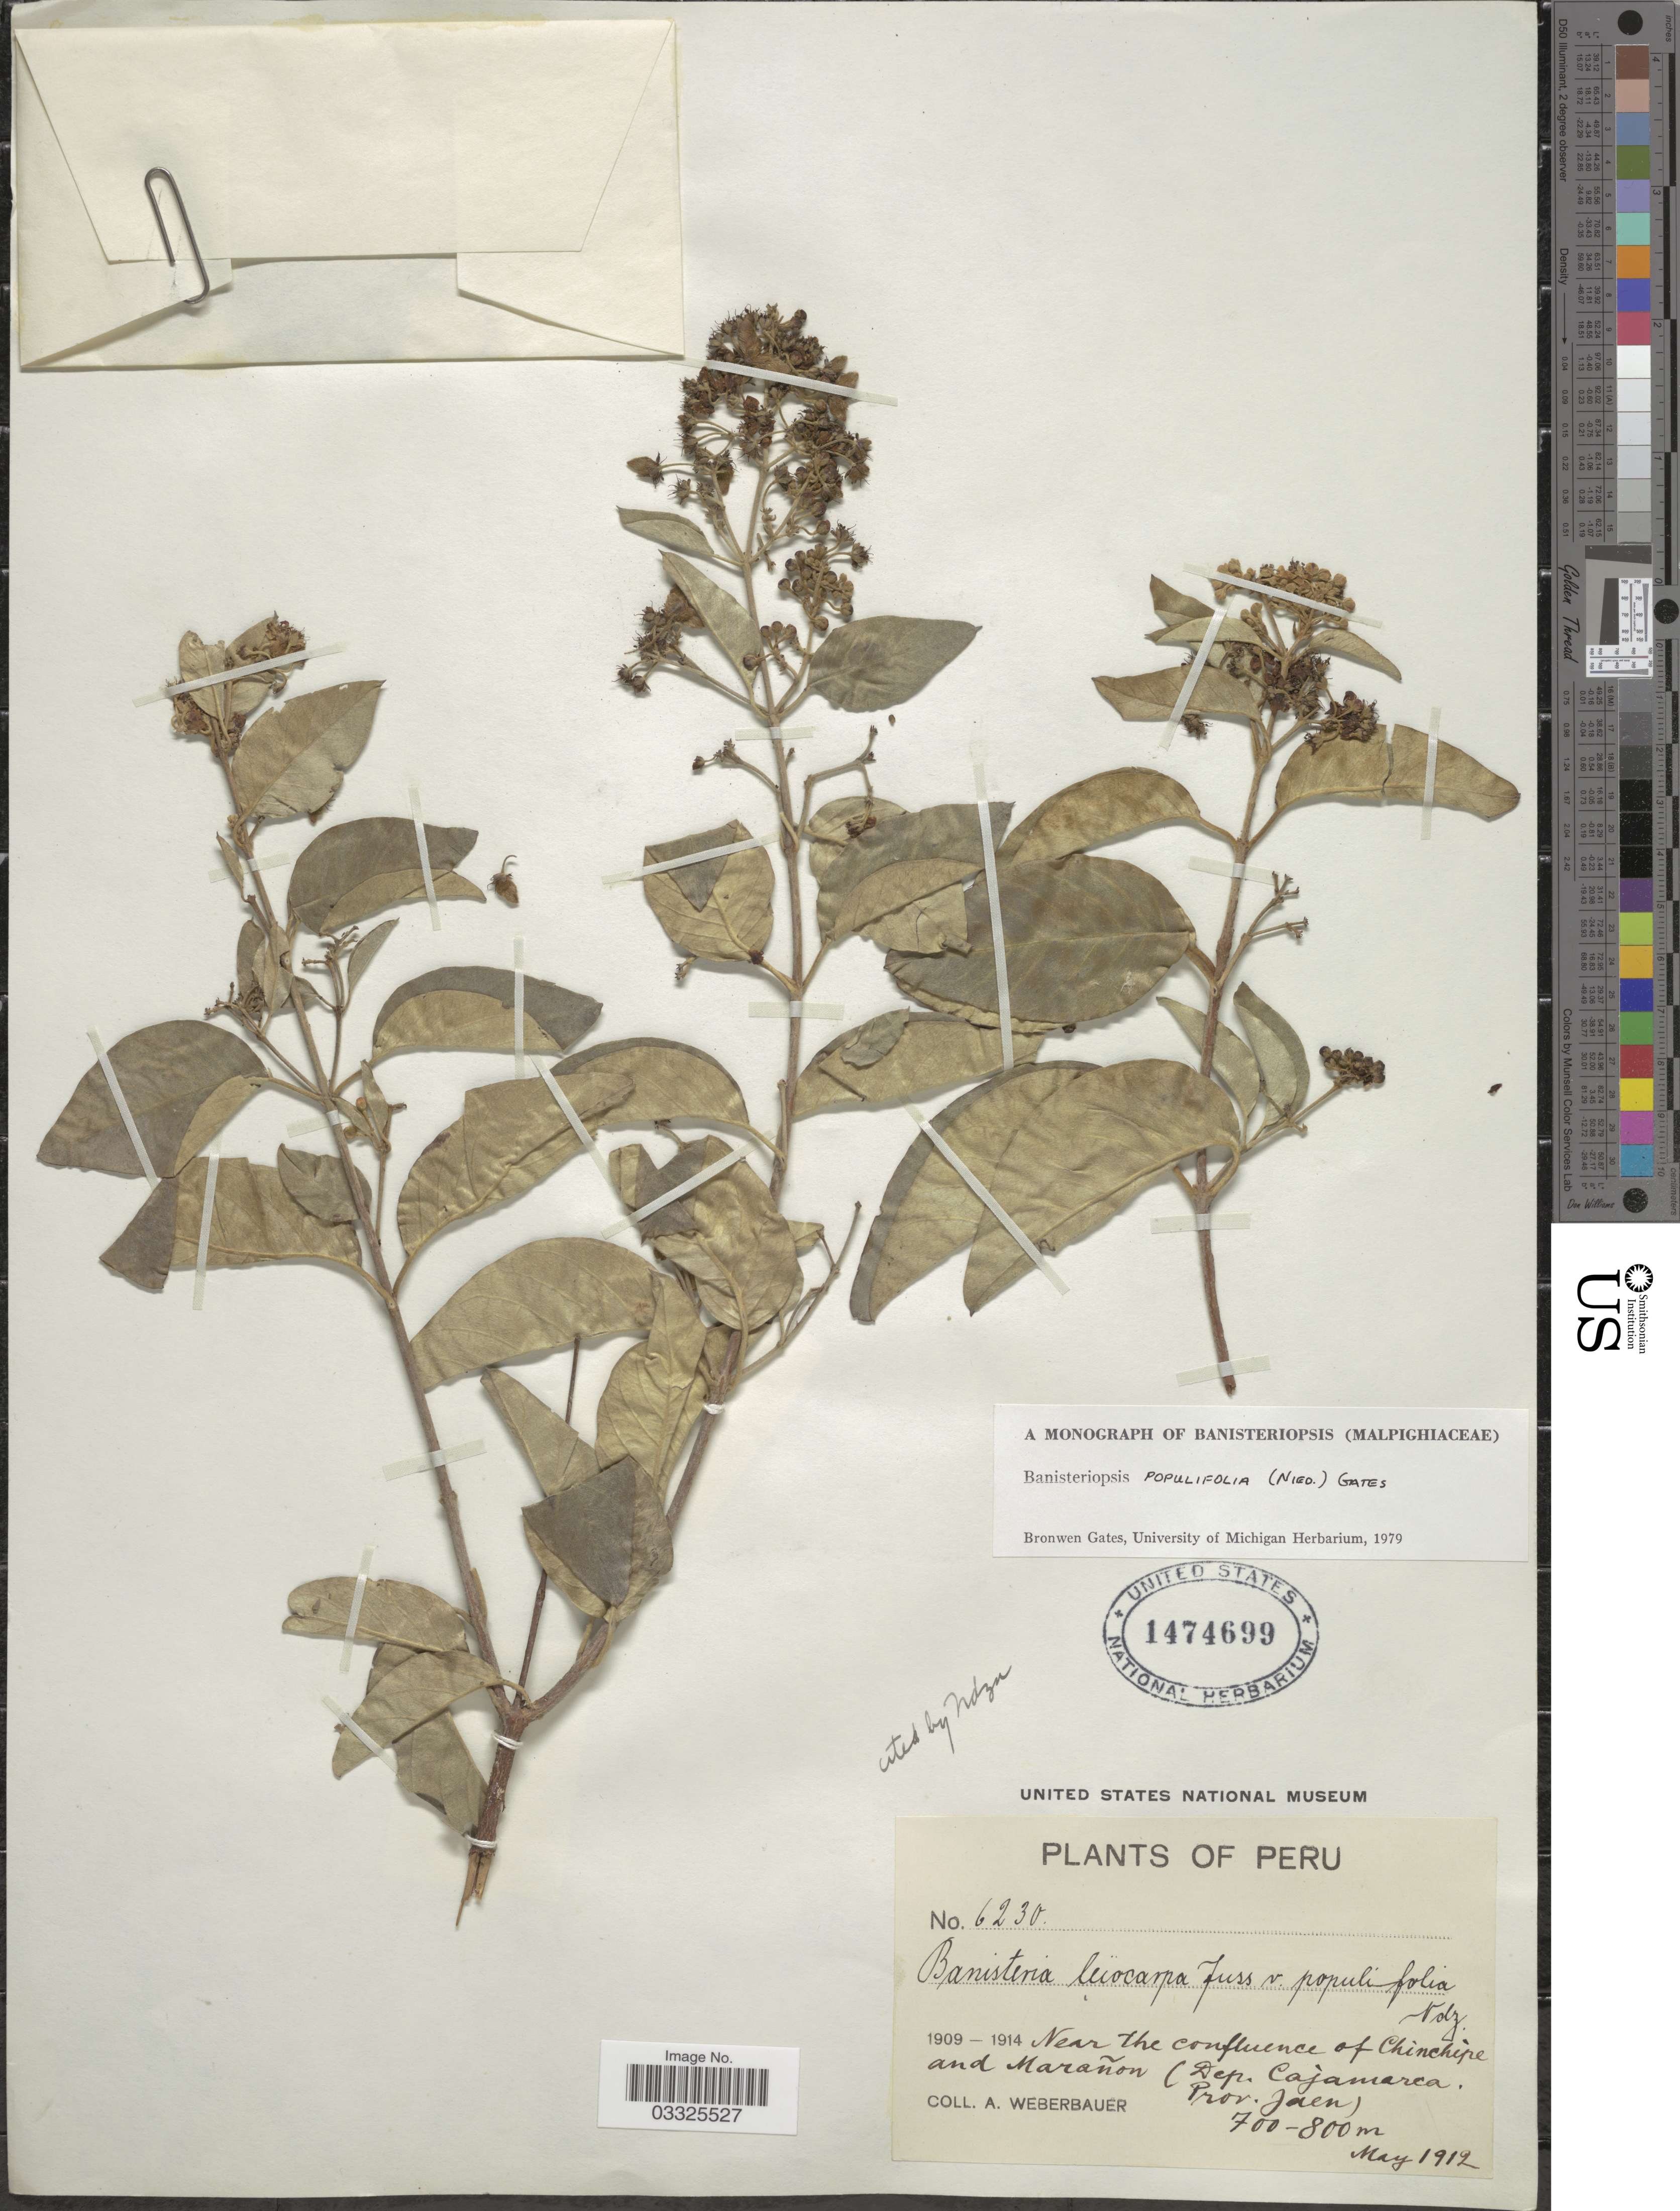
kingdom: Plantae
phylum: Tracheophyta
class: Magnoliopsida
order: Malpighiales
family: Malpighiaceae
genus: Banisteriopsis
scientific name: Banisteriopsis populifolia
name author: (Nied.) B. Gates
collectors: A. Weberbauer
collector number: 6230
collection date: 1912-05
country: Peru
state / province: Cajamarca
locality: Near the confluence of Chinchipe and Marañon (Dep. Cajamarca, Prov. Jaen).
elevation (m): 700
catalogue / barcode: US 1474699